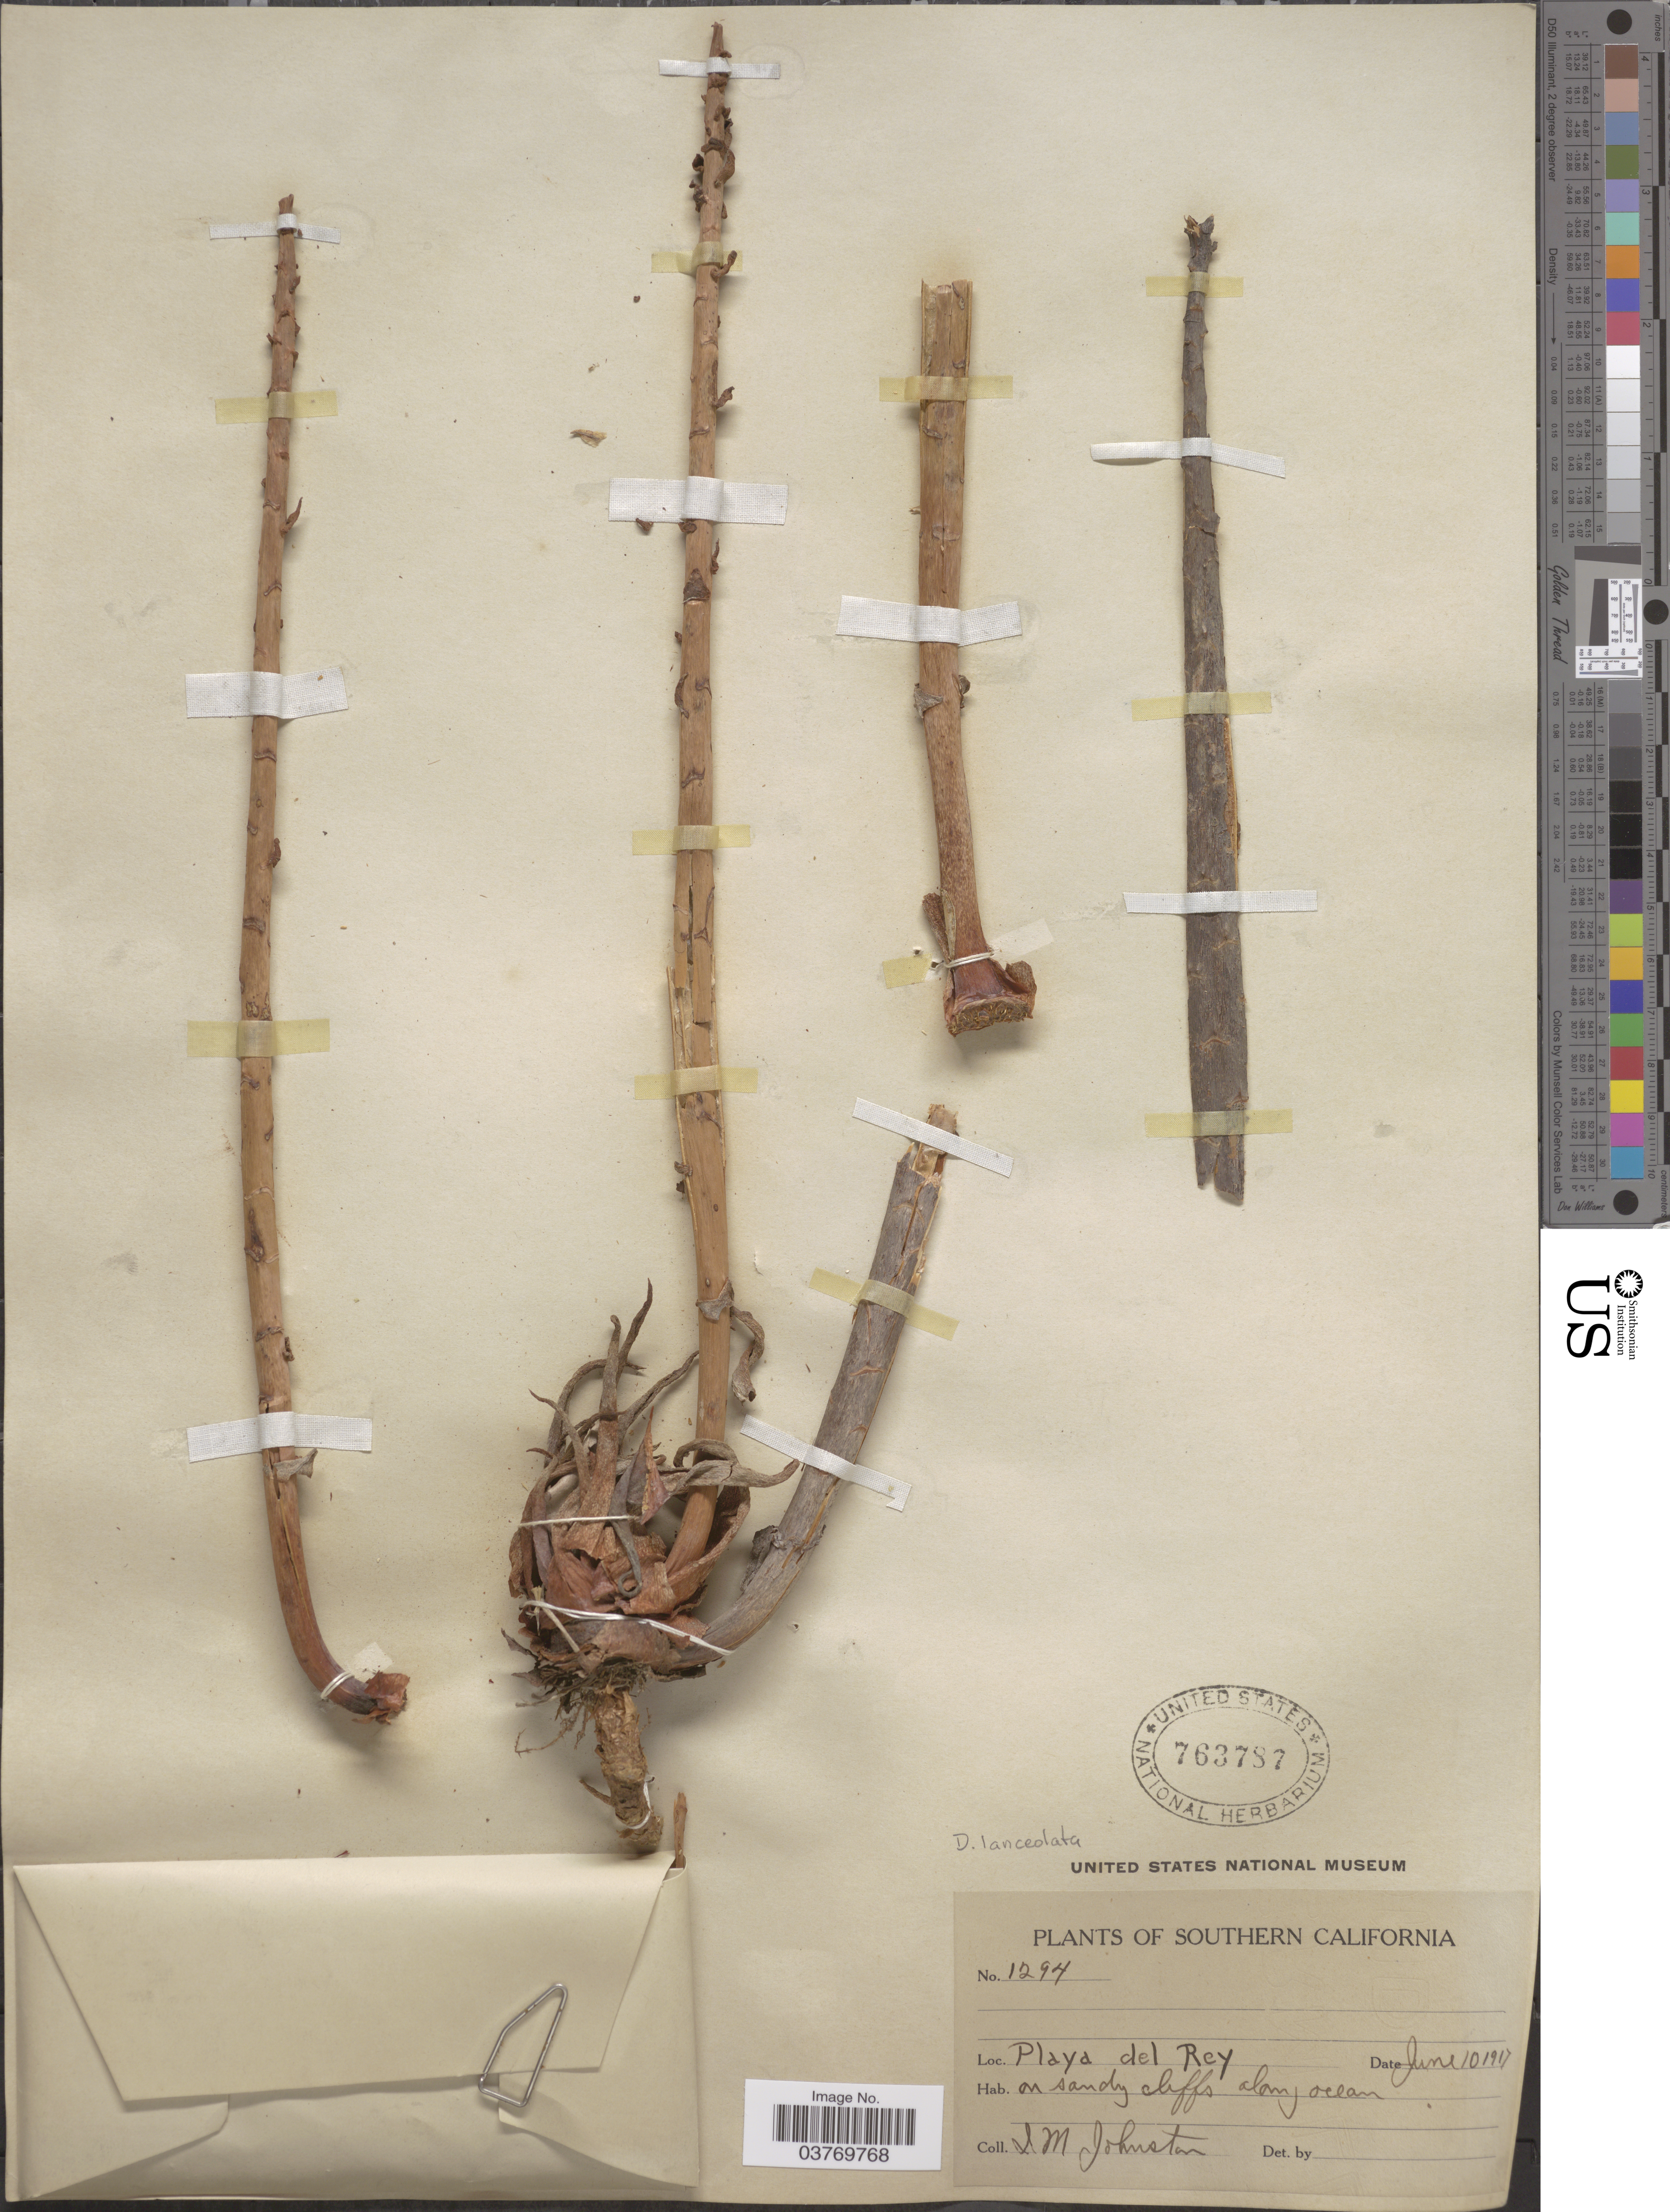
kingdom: Plantae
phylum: Tracheophyta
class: Magnoliopsida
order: Saxifragales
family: Crassulaceae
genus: Dudleya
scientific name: Dudleya lanceolata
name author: (Nutt.) Britton & Rose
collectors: I.M. Johnston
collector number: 1294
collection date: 1917-06-10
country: United States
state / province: California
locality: Southern California. Playa del Rey.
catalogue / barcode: US 763787